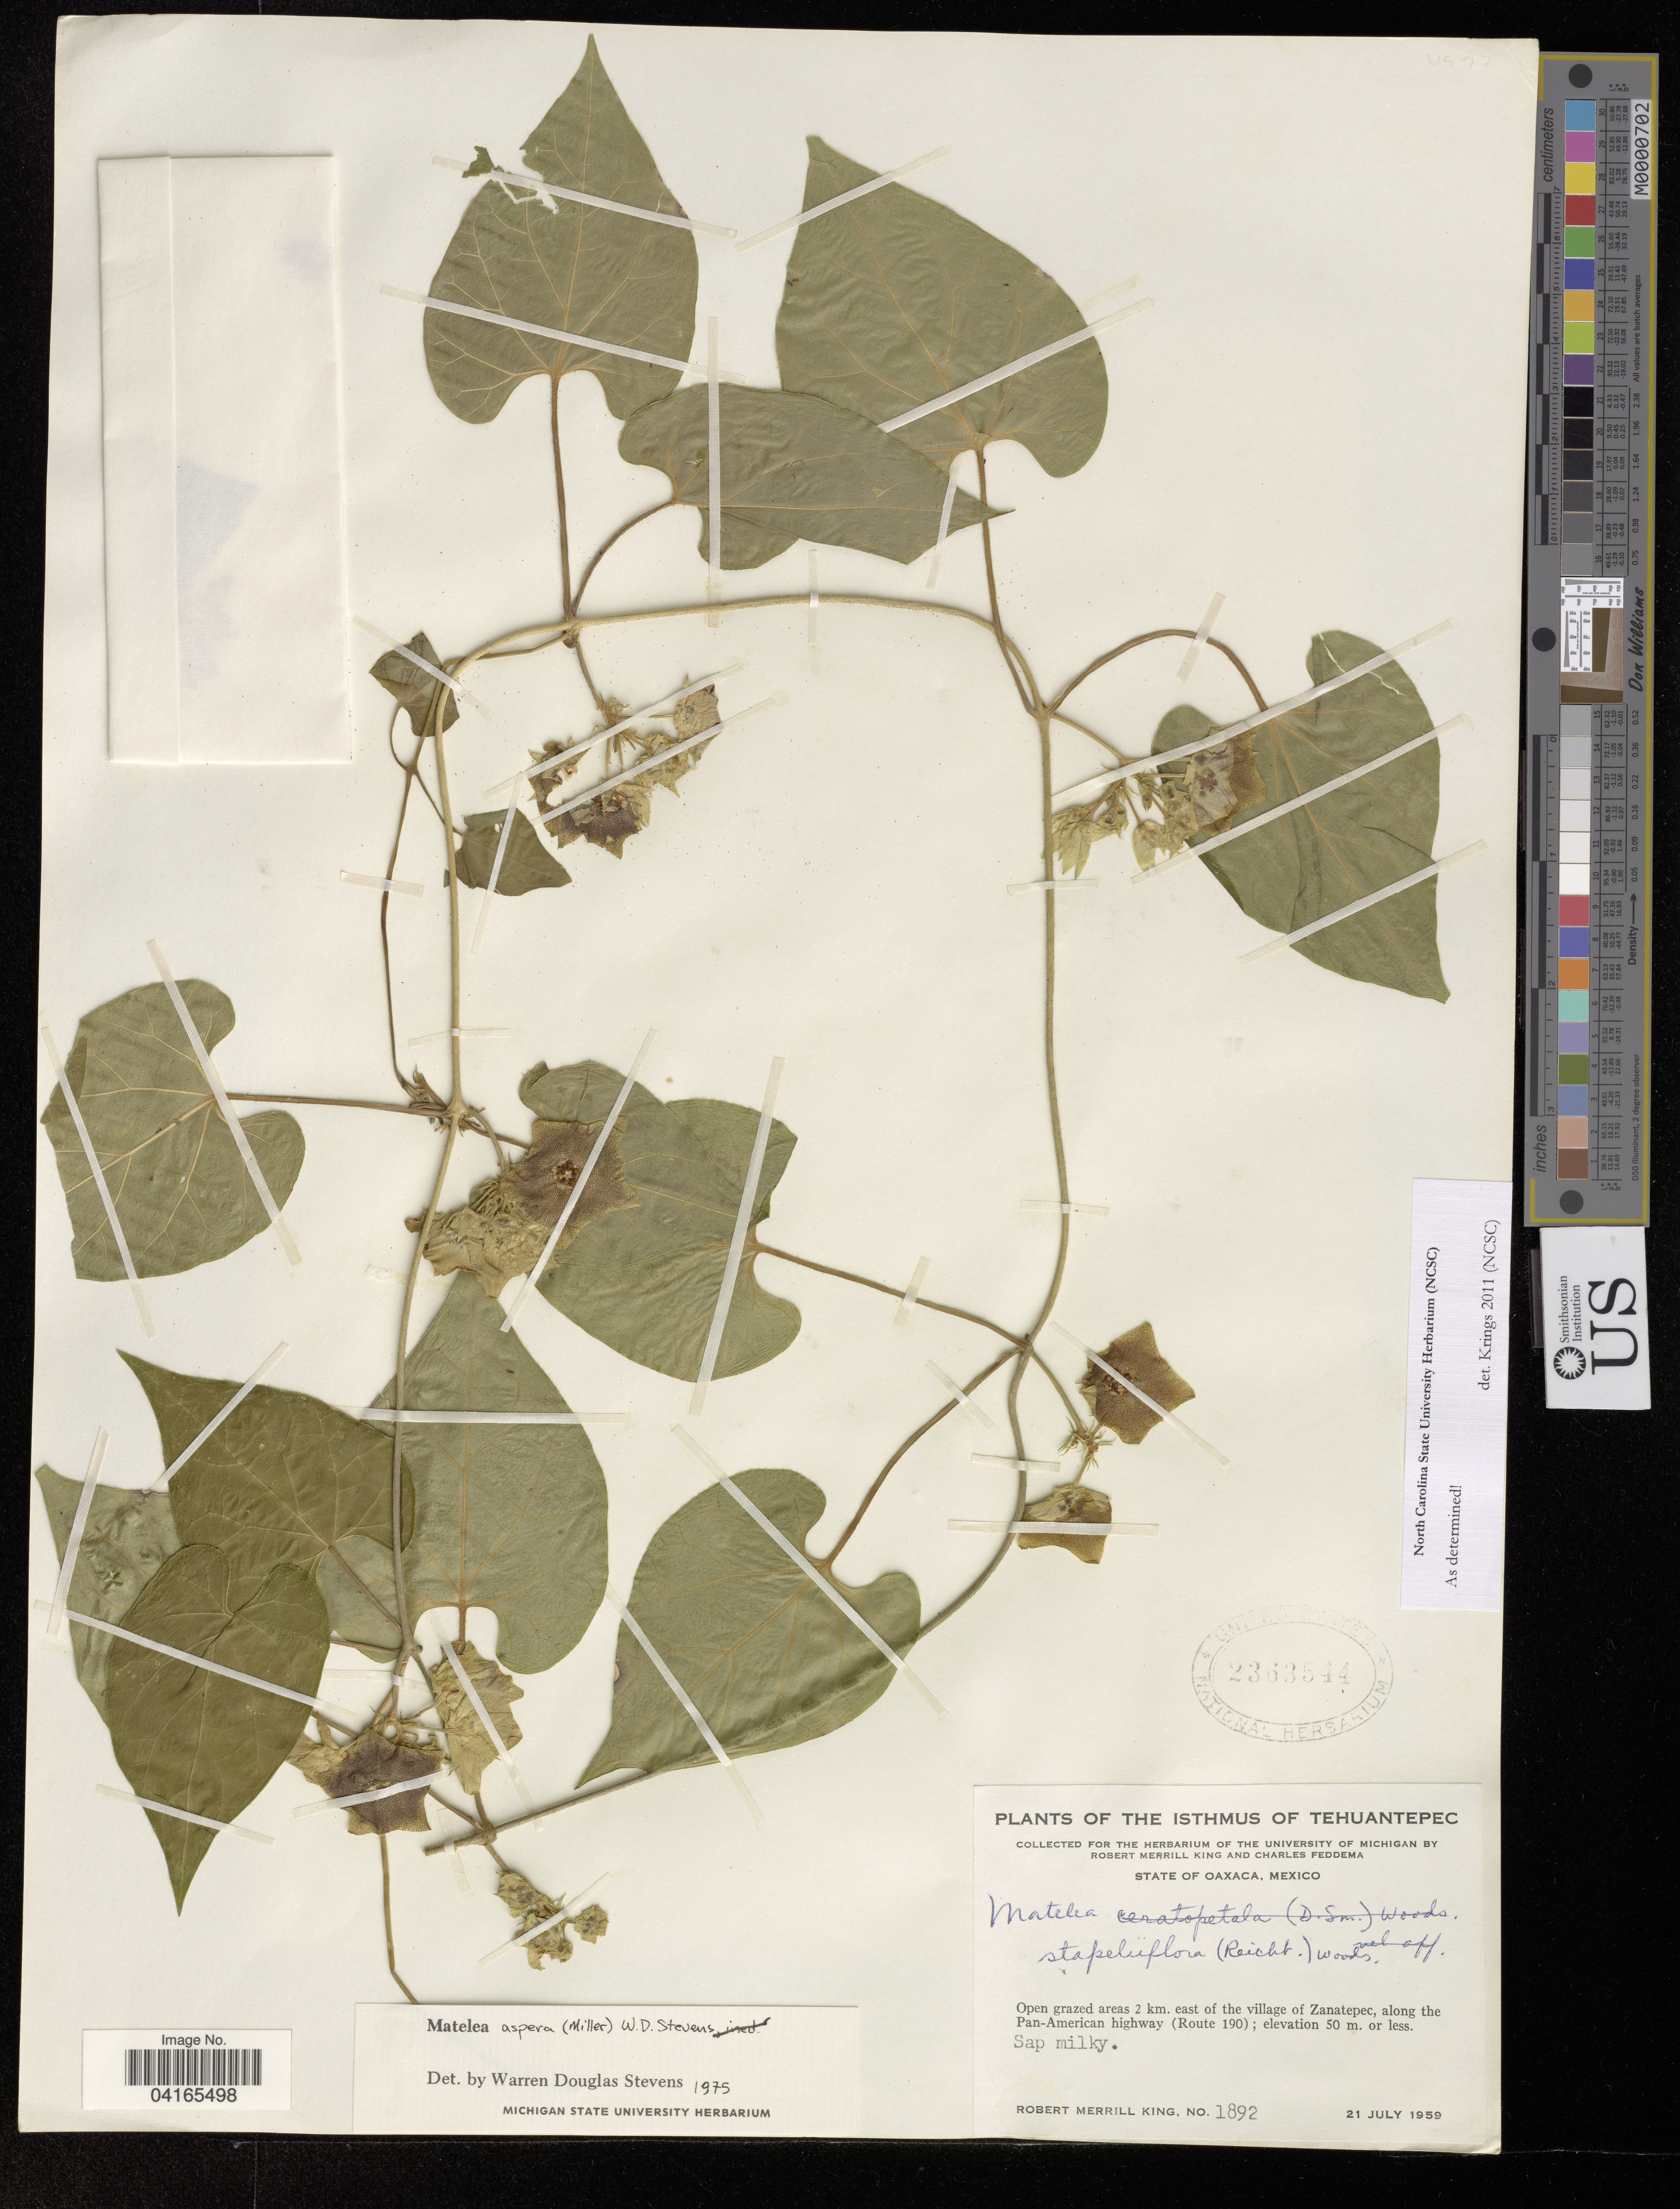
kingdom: Plantae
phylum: Tracheophyta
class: Magnoliopsida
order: Gentianales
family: Apocynaceae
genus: Matelea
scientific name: Matelea aspera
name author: (Mill.) W.D. Stevens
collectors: R. M. King & C. Feddema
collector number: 1892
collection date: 1959-07-21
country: Mexico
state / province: Oaxaca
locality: Open grazed areas 2 km. east of the village of Zanatepec, along the Pan-American highway (Route 190).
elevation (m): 50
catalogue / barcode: US 2363544